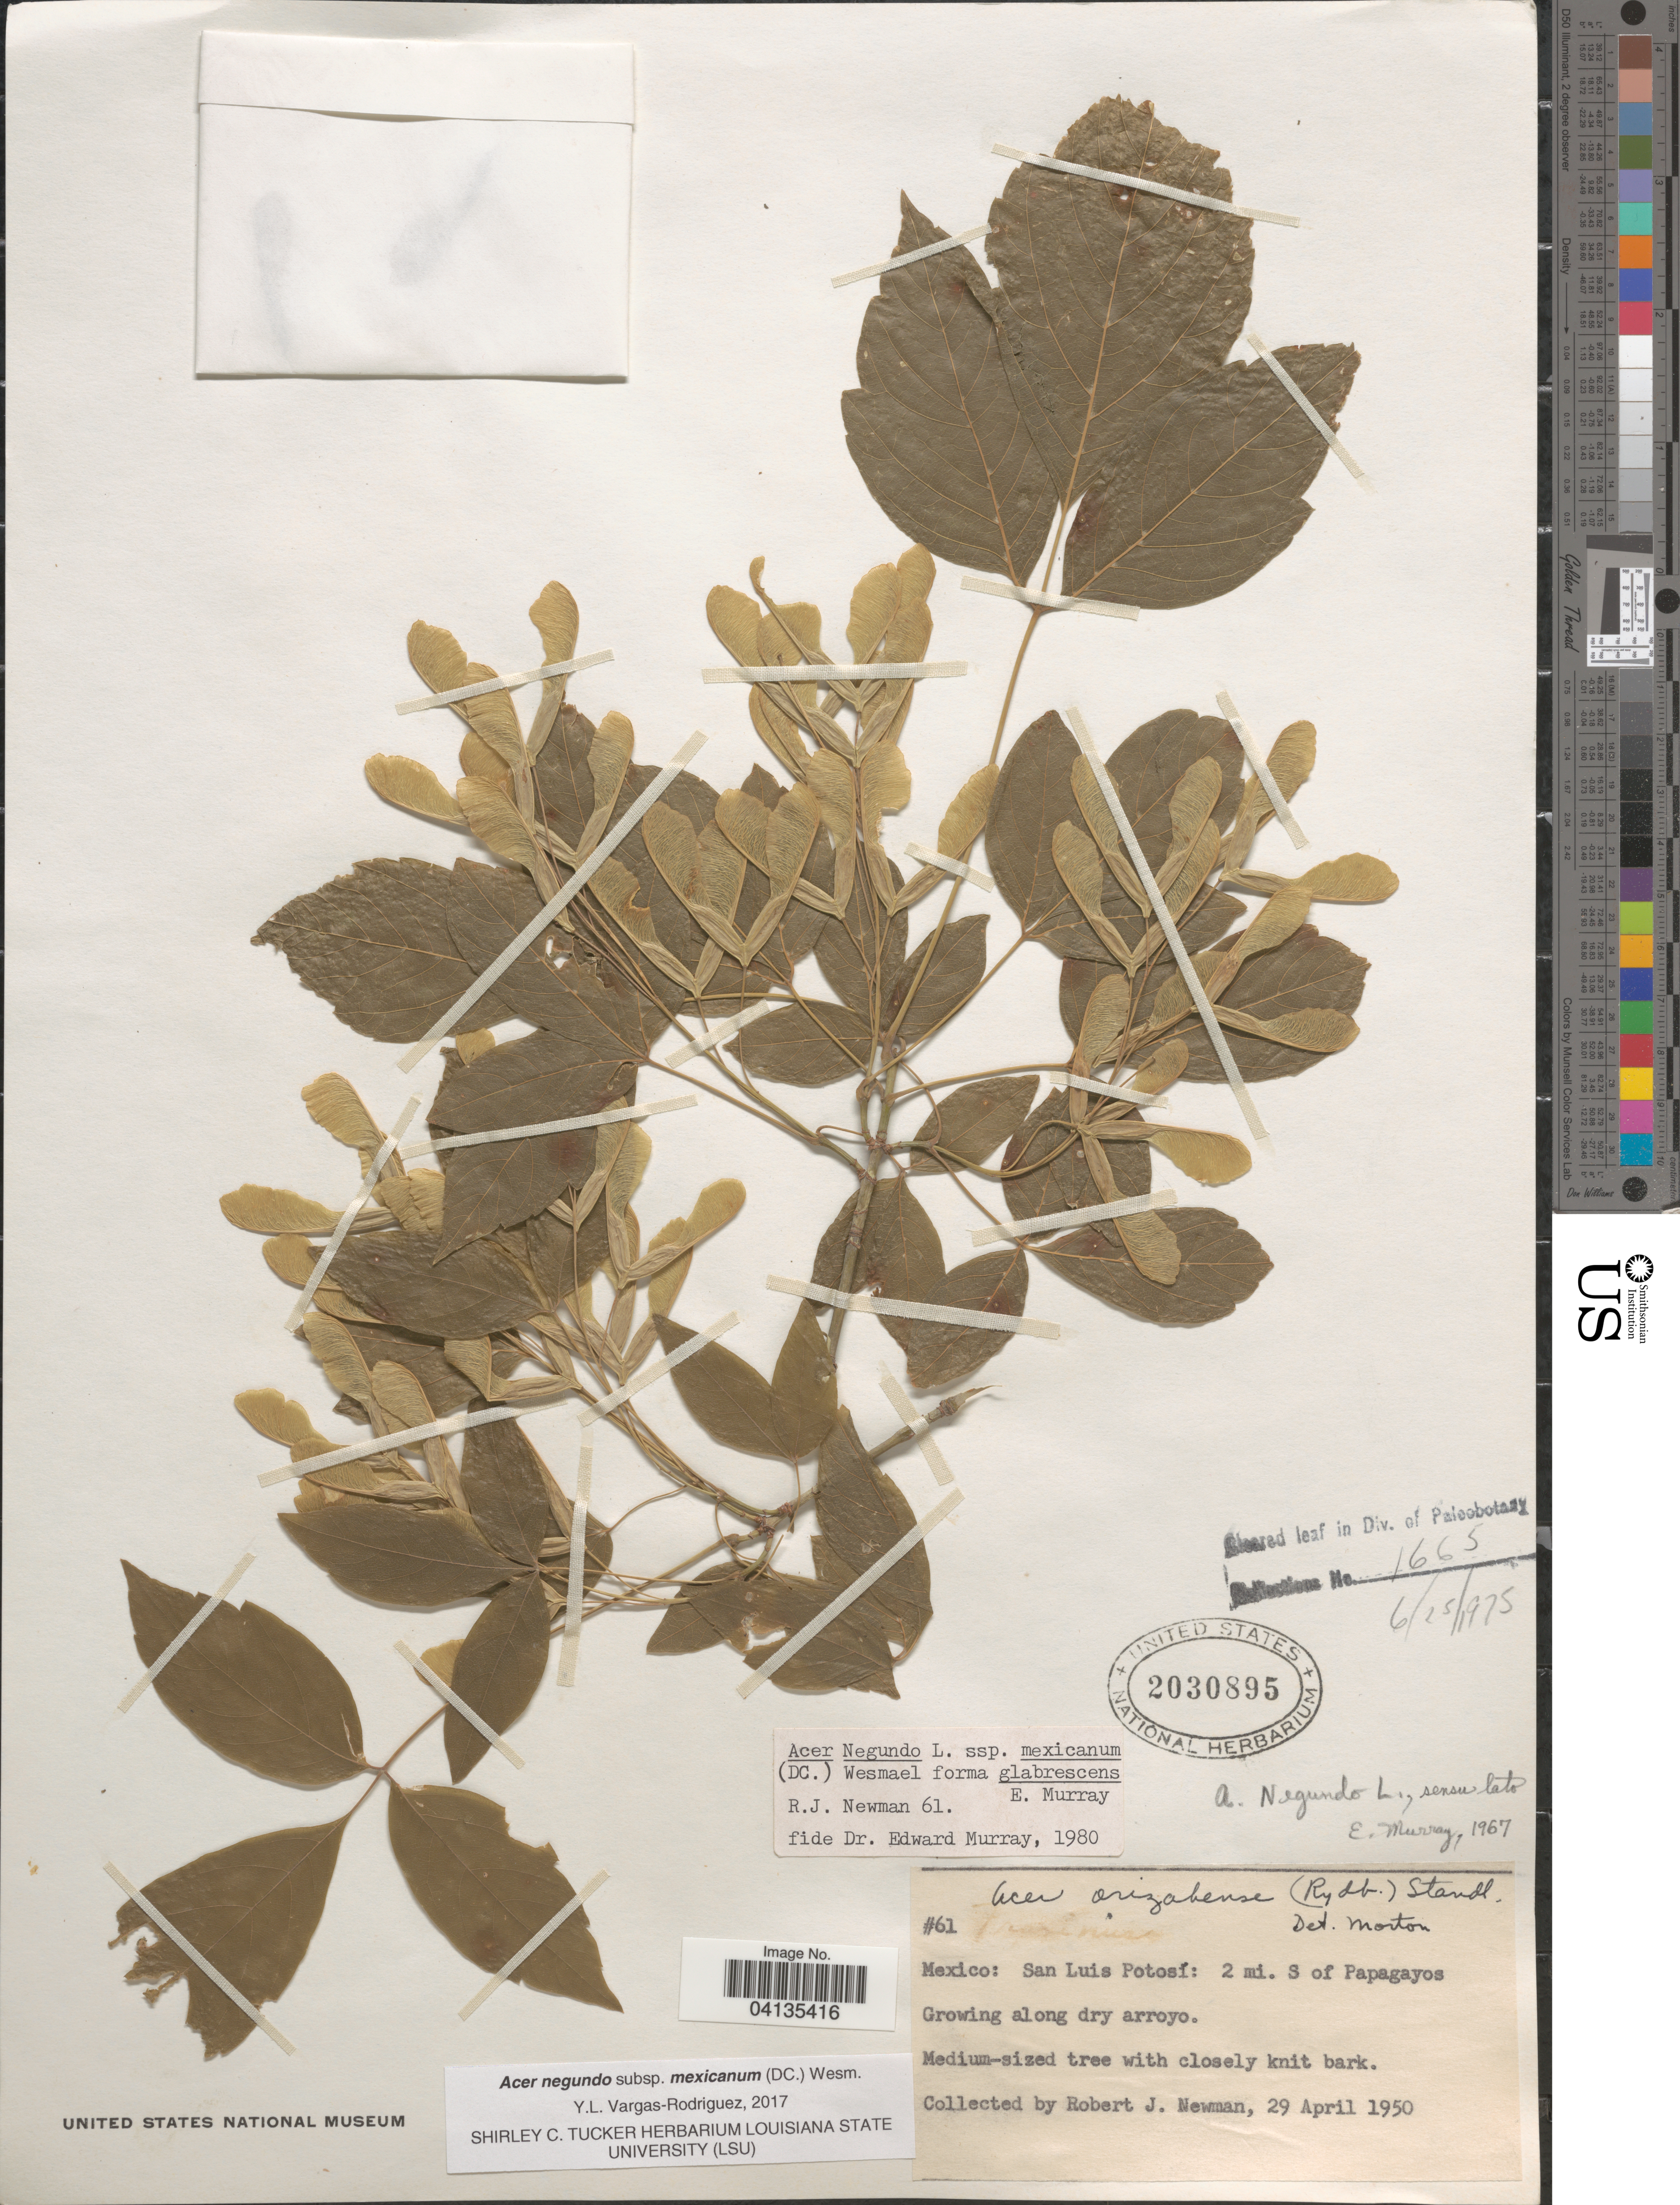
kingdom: Plantae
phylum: Tracheophyta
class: Magnoliopsida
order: Sapindales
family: Sapindaceae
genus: Acer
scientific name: Acer negundo subsp. mexicanum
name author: (DC.) Wesm.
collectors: R. J. Newman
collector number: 61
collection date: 1950-04-29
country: Mexico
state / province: San Luis Potosí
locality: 2 mi. S of Papagayos.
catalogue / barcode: US 2030895